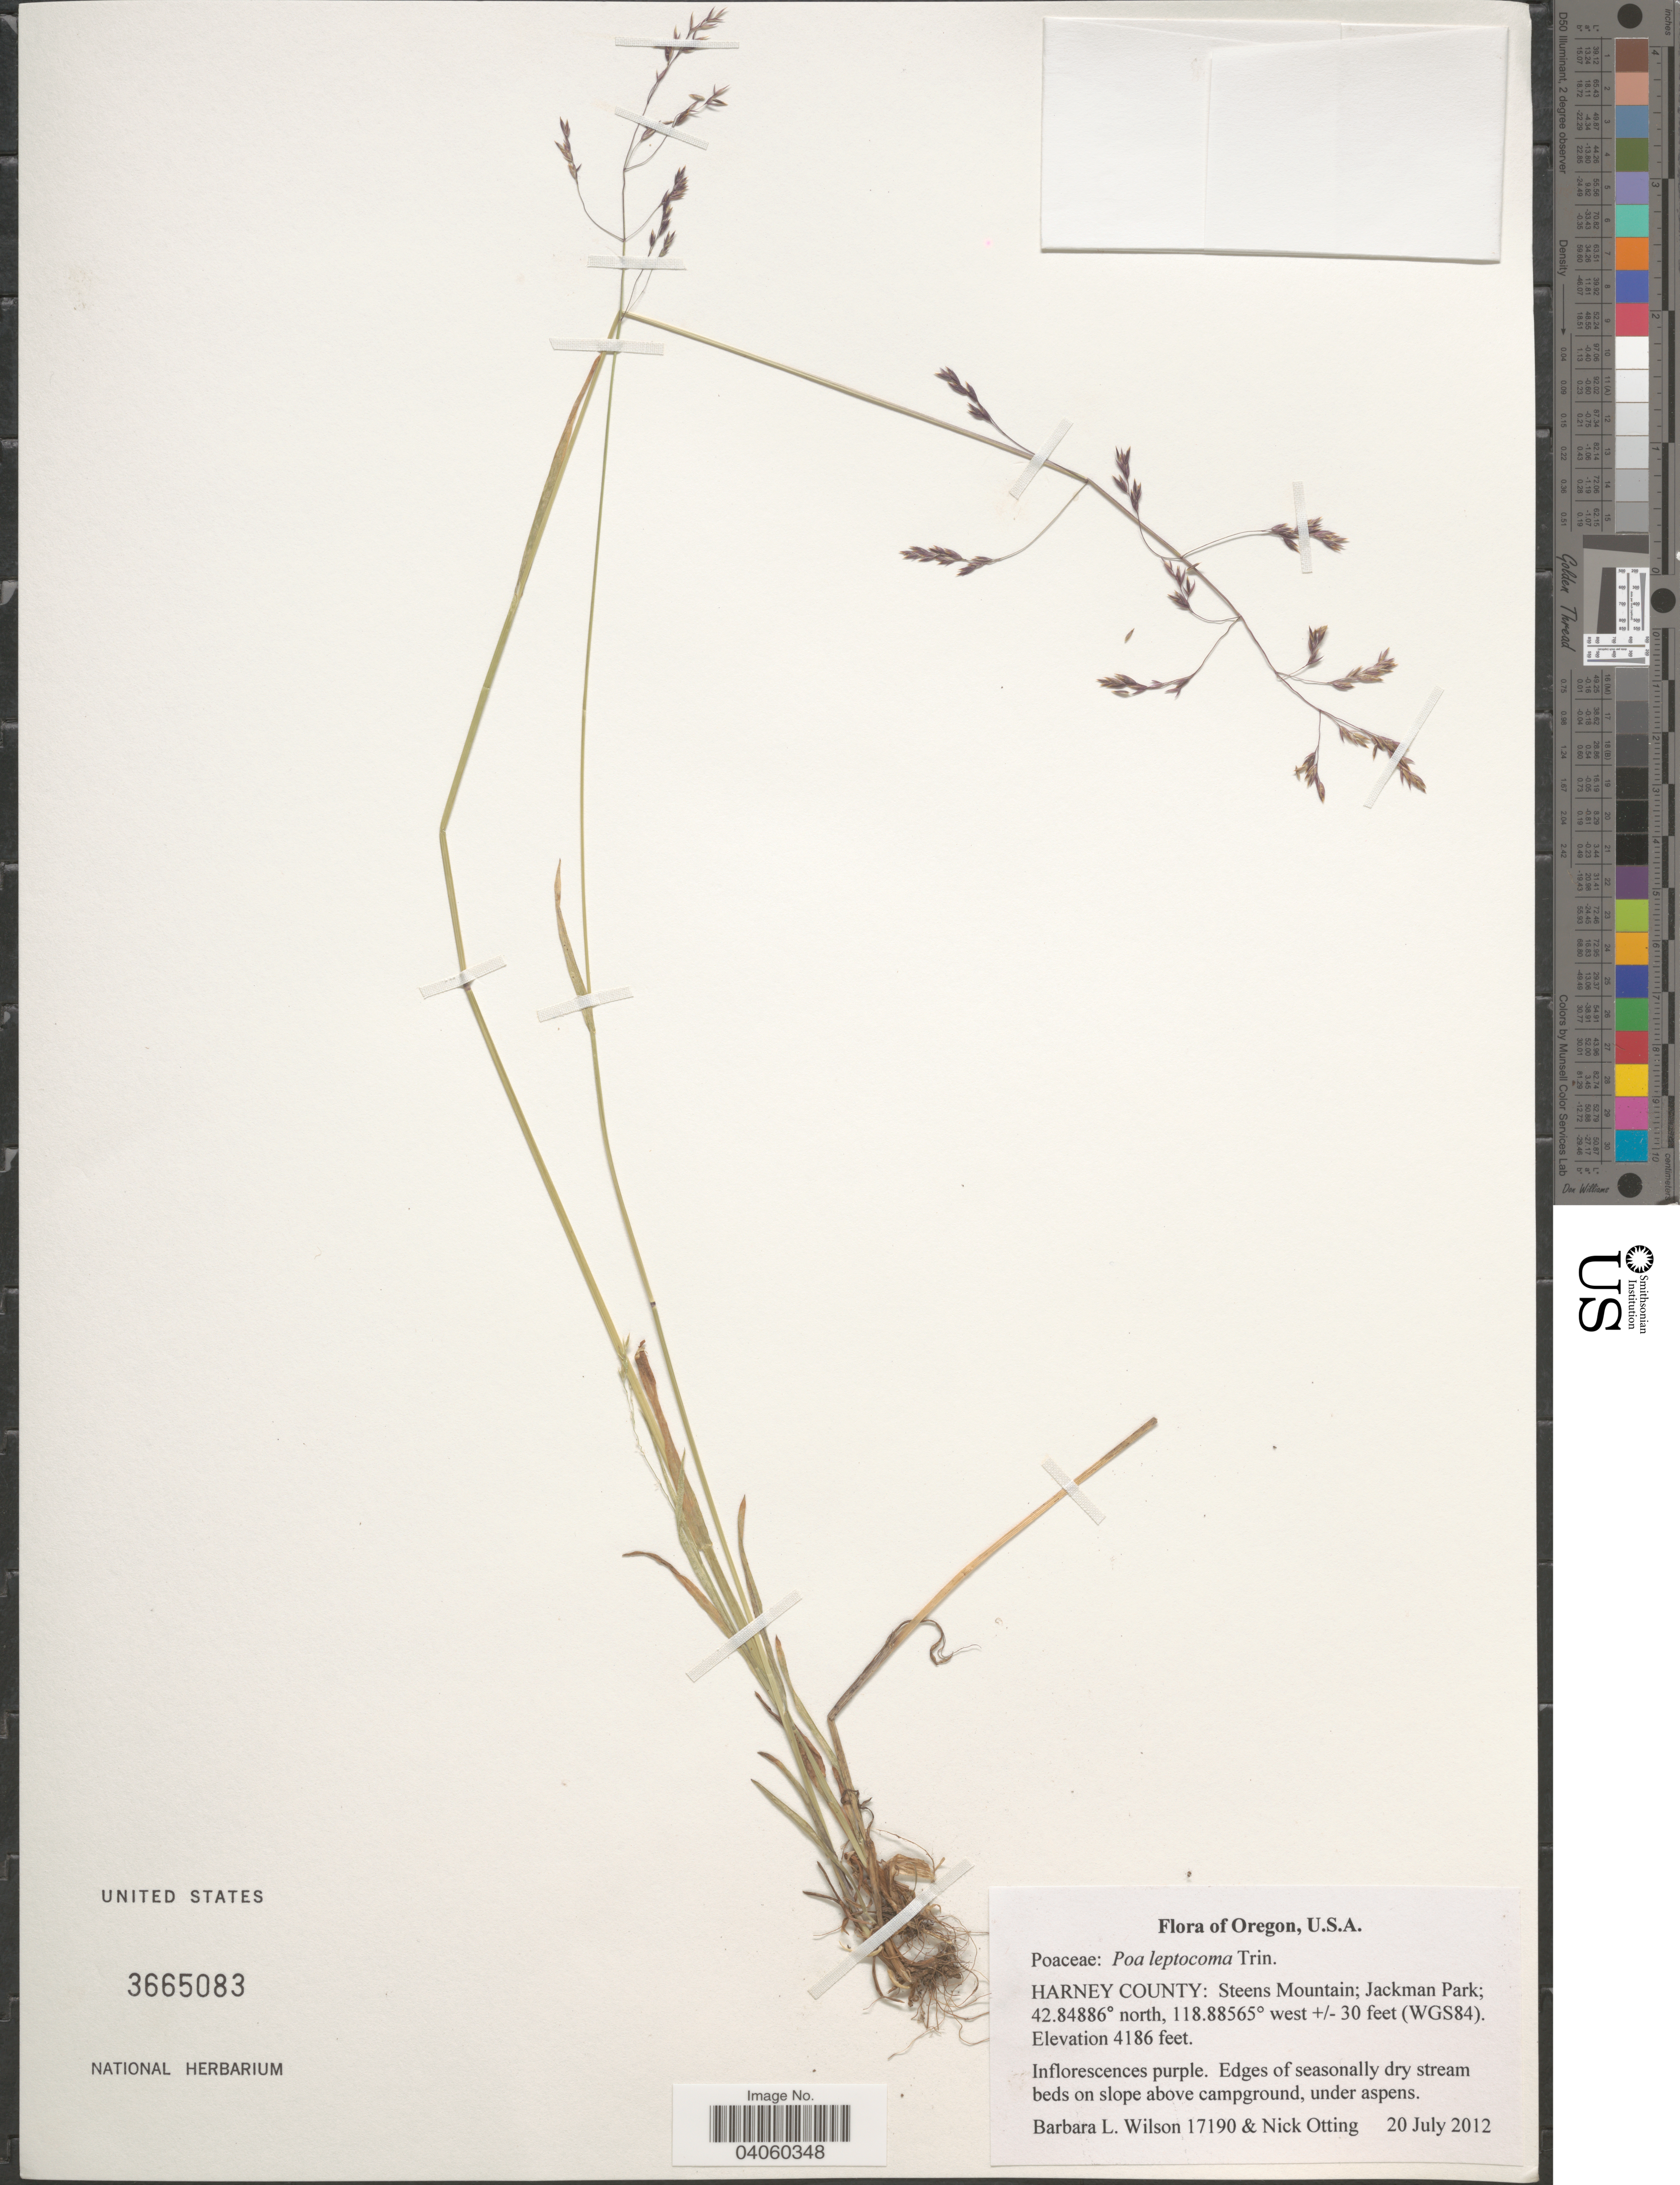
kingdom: Plantae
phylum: Tracheophyta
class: Liliopsida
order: Poales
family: Poaceae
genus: Poa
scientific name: Poa leptocoma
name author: Trin.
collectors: B. L. Wilson & N. Otting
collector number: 17190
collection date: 2012-07-20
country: United States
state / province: Oregon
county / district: Harney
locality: Harney County: Steens Mountain; Jackman Park. WGS84.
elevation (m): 1276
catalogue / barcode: US 3665083